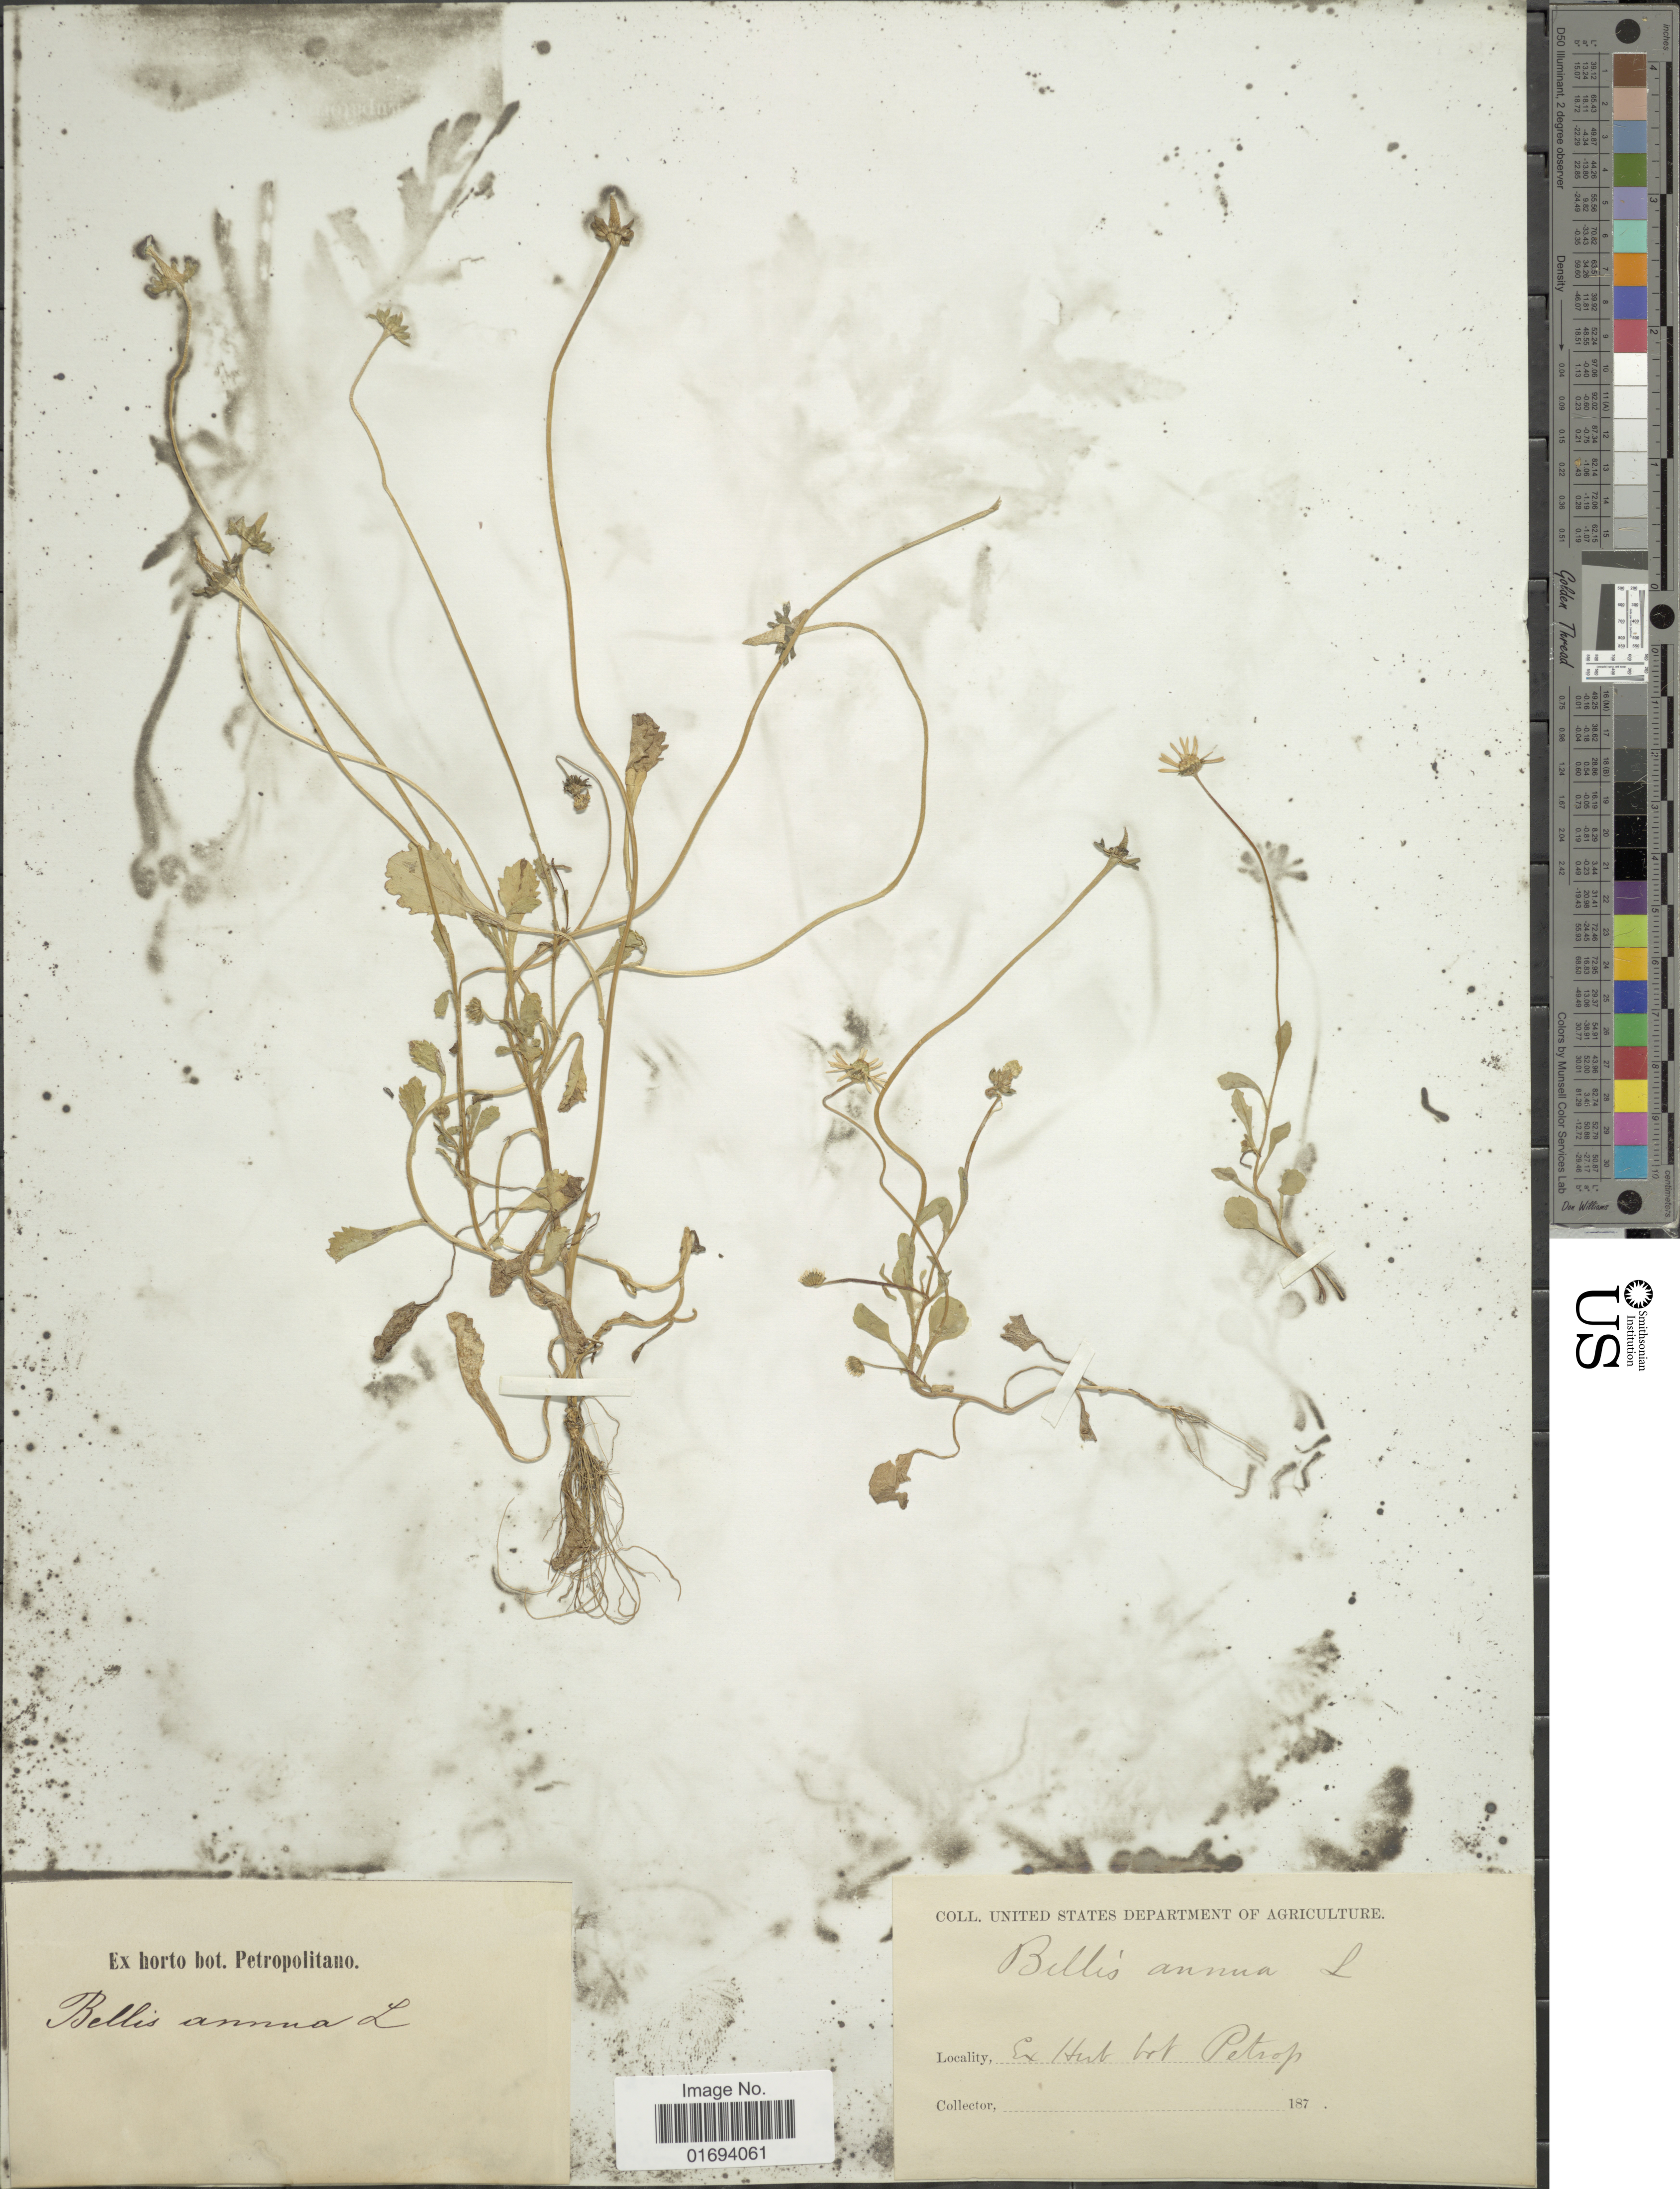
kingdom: Plantae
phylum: Tracheophyta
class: Magnoliopsida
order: Asterales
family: Asteraceae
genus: Bellis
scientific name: Bellis annua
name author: L.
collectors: ex Horto Bot. Petropolitano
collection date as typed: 187